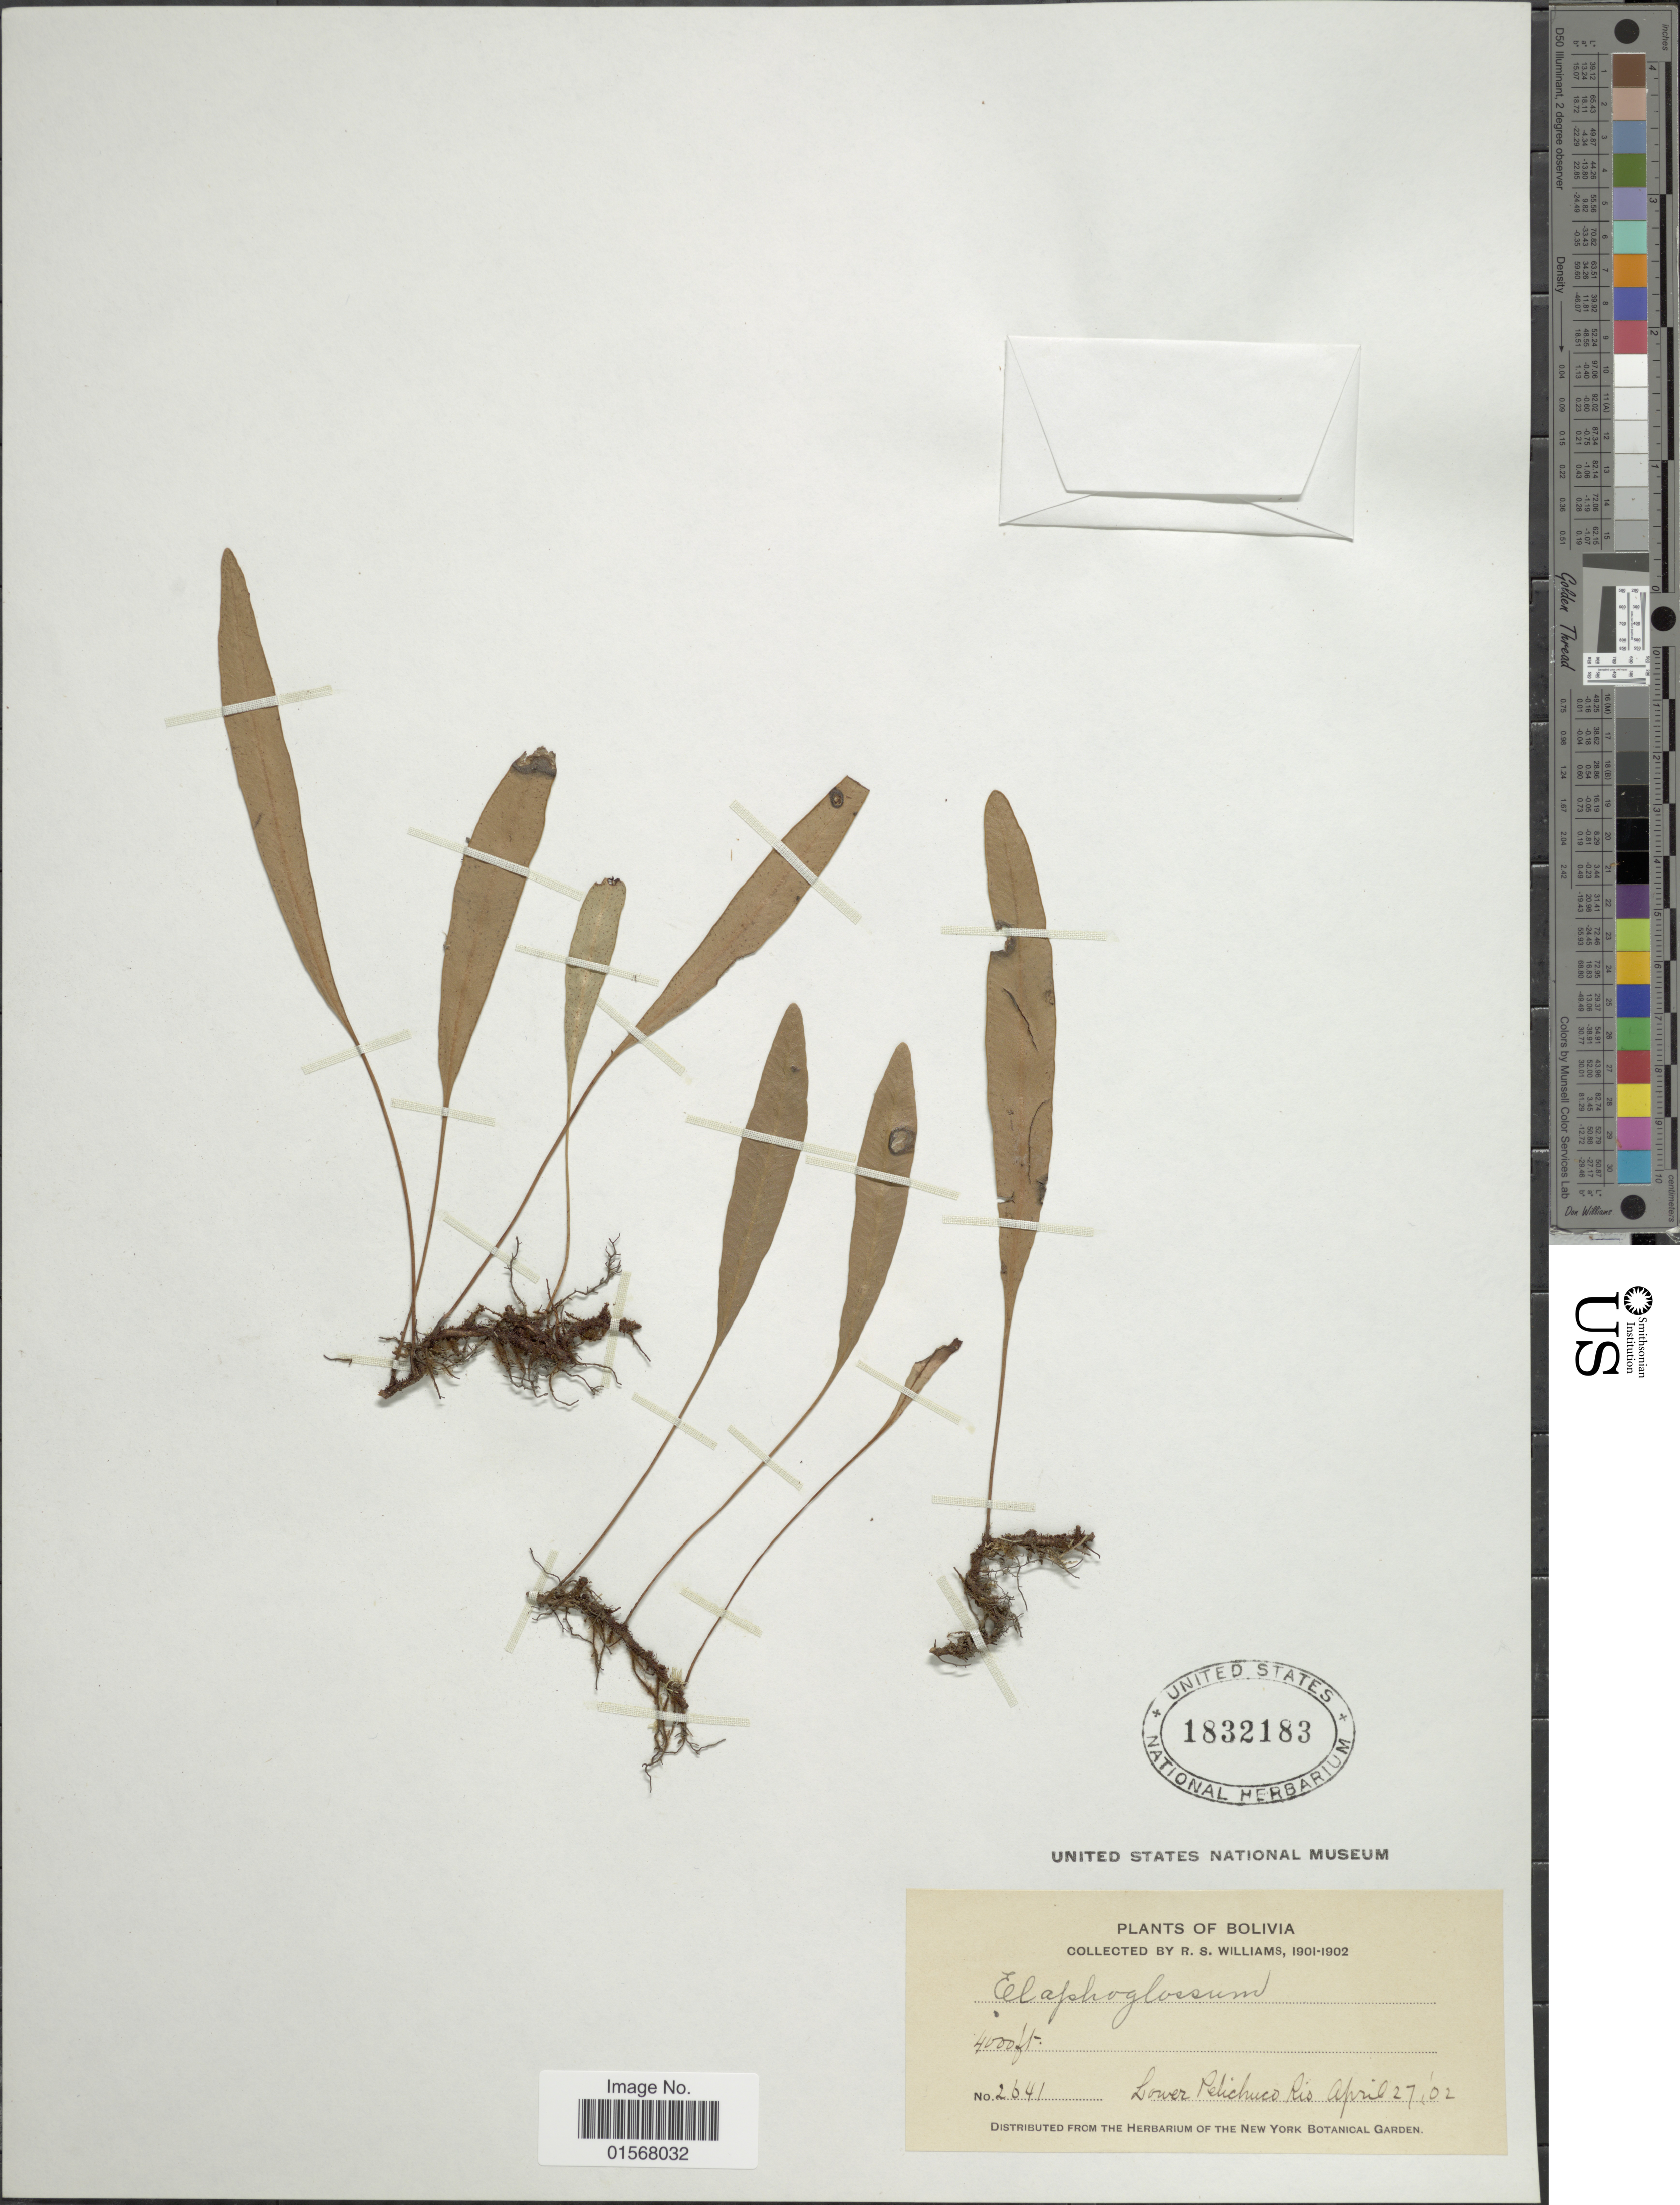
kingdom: Plantae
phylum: Tracheophyta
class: Polypodiopsida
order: Polypodiales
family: Dryopteridaceae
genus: Elaphoglossum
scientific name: Elaphoglossum sp.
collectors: R. S. Williams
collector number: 2641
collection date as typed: Apr. 27 '02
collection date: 1902-04-27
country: Bolivia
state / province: La Paz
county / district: Franz Tamayo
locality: Lower Rio Pelechuco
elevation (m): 1219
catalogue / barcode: US 1832183